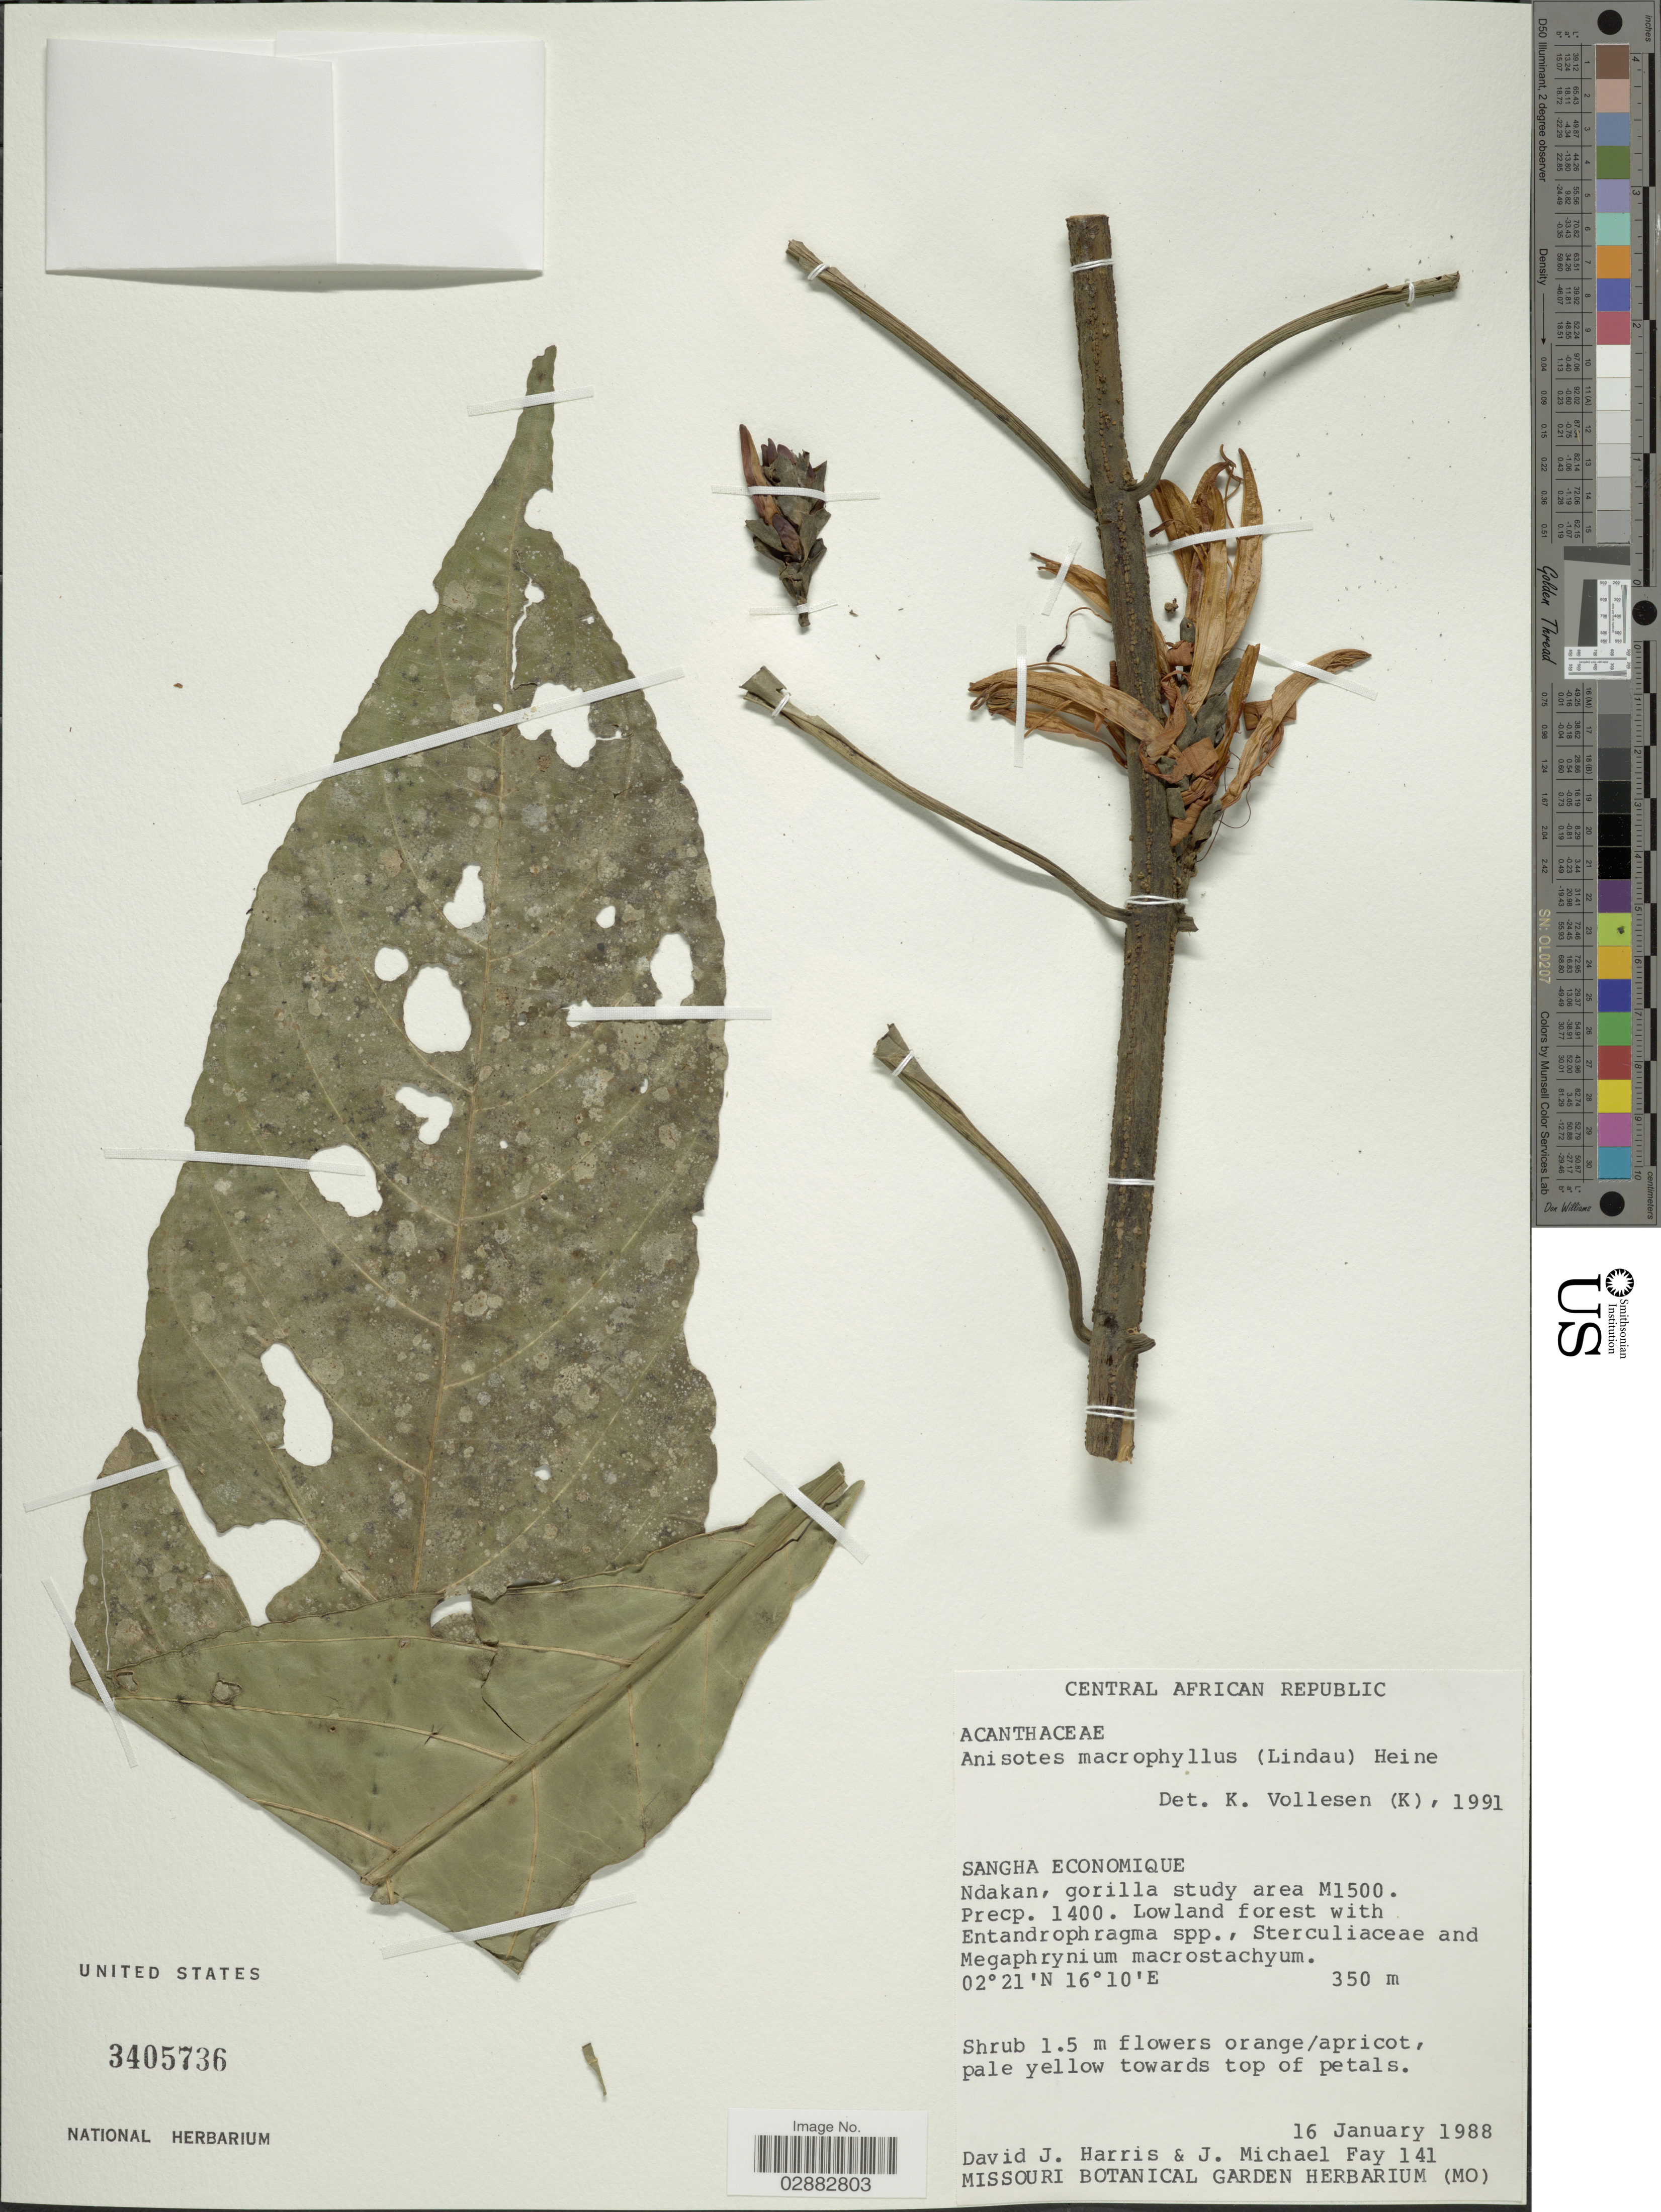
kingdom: Plantae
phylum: Tracheophyta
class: Magnoliopsida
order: Lamiales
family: Acanthaceae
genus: Anisotes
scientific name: Anisotes macrophyllus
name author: (Lindau) Heine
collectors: D. J. Harris & J. M. Fay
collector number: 141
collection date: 1988-01-16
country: Central African Republic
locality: Sangha Economique. Ndakan, gorilla study area M1500.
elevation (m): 350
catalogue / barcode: US 3405736